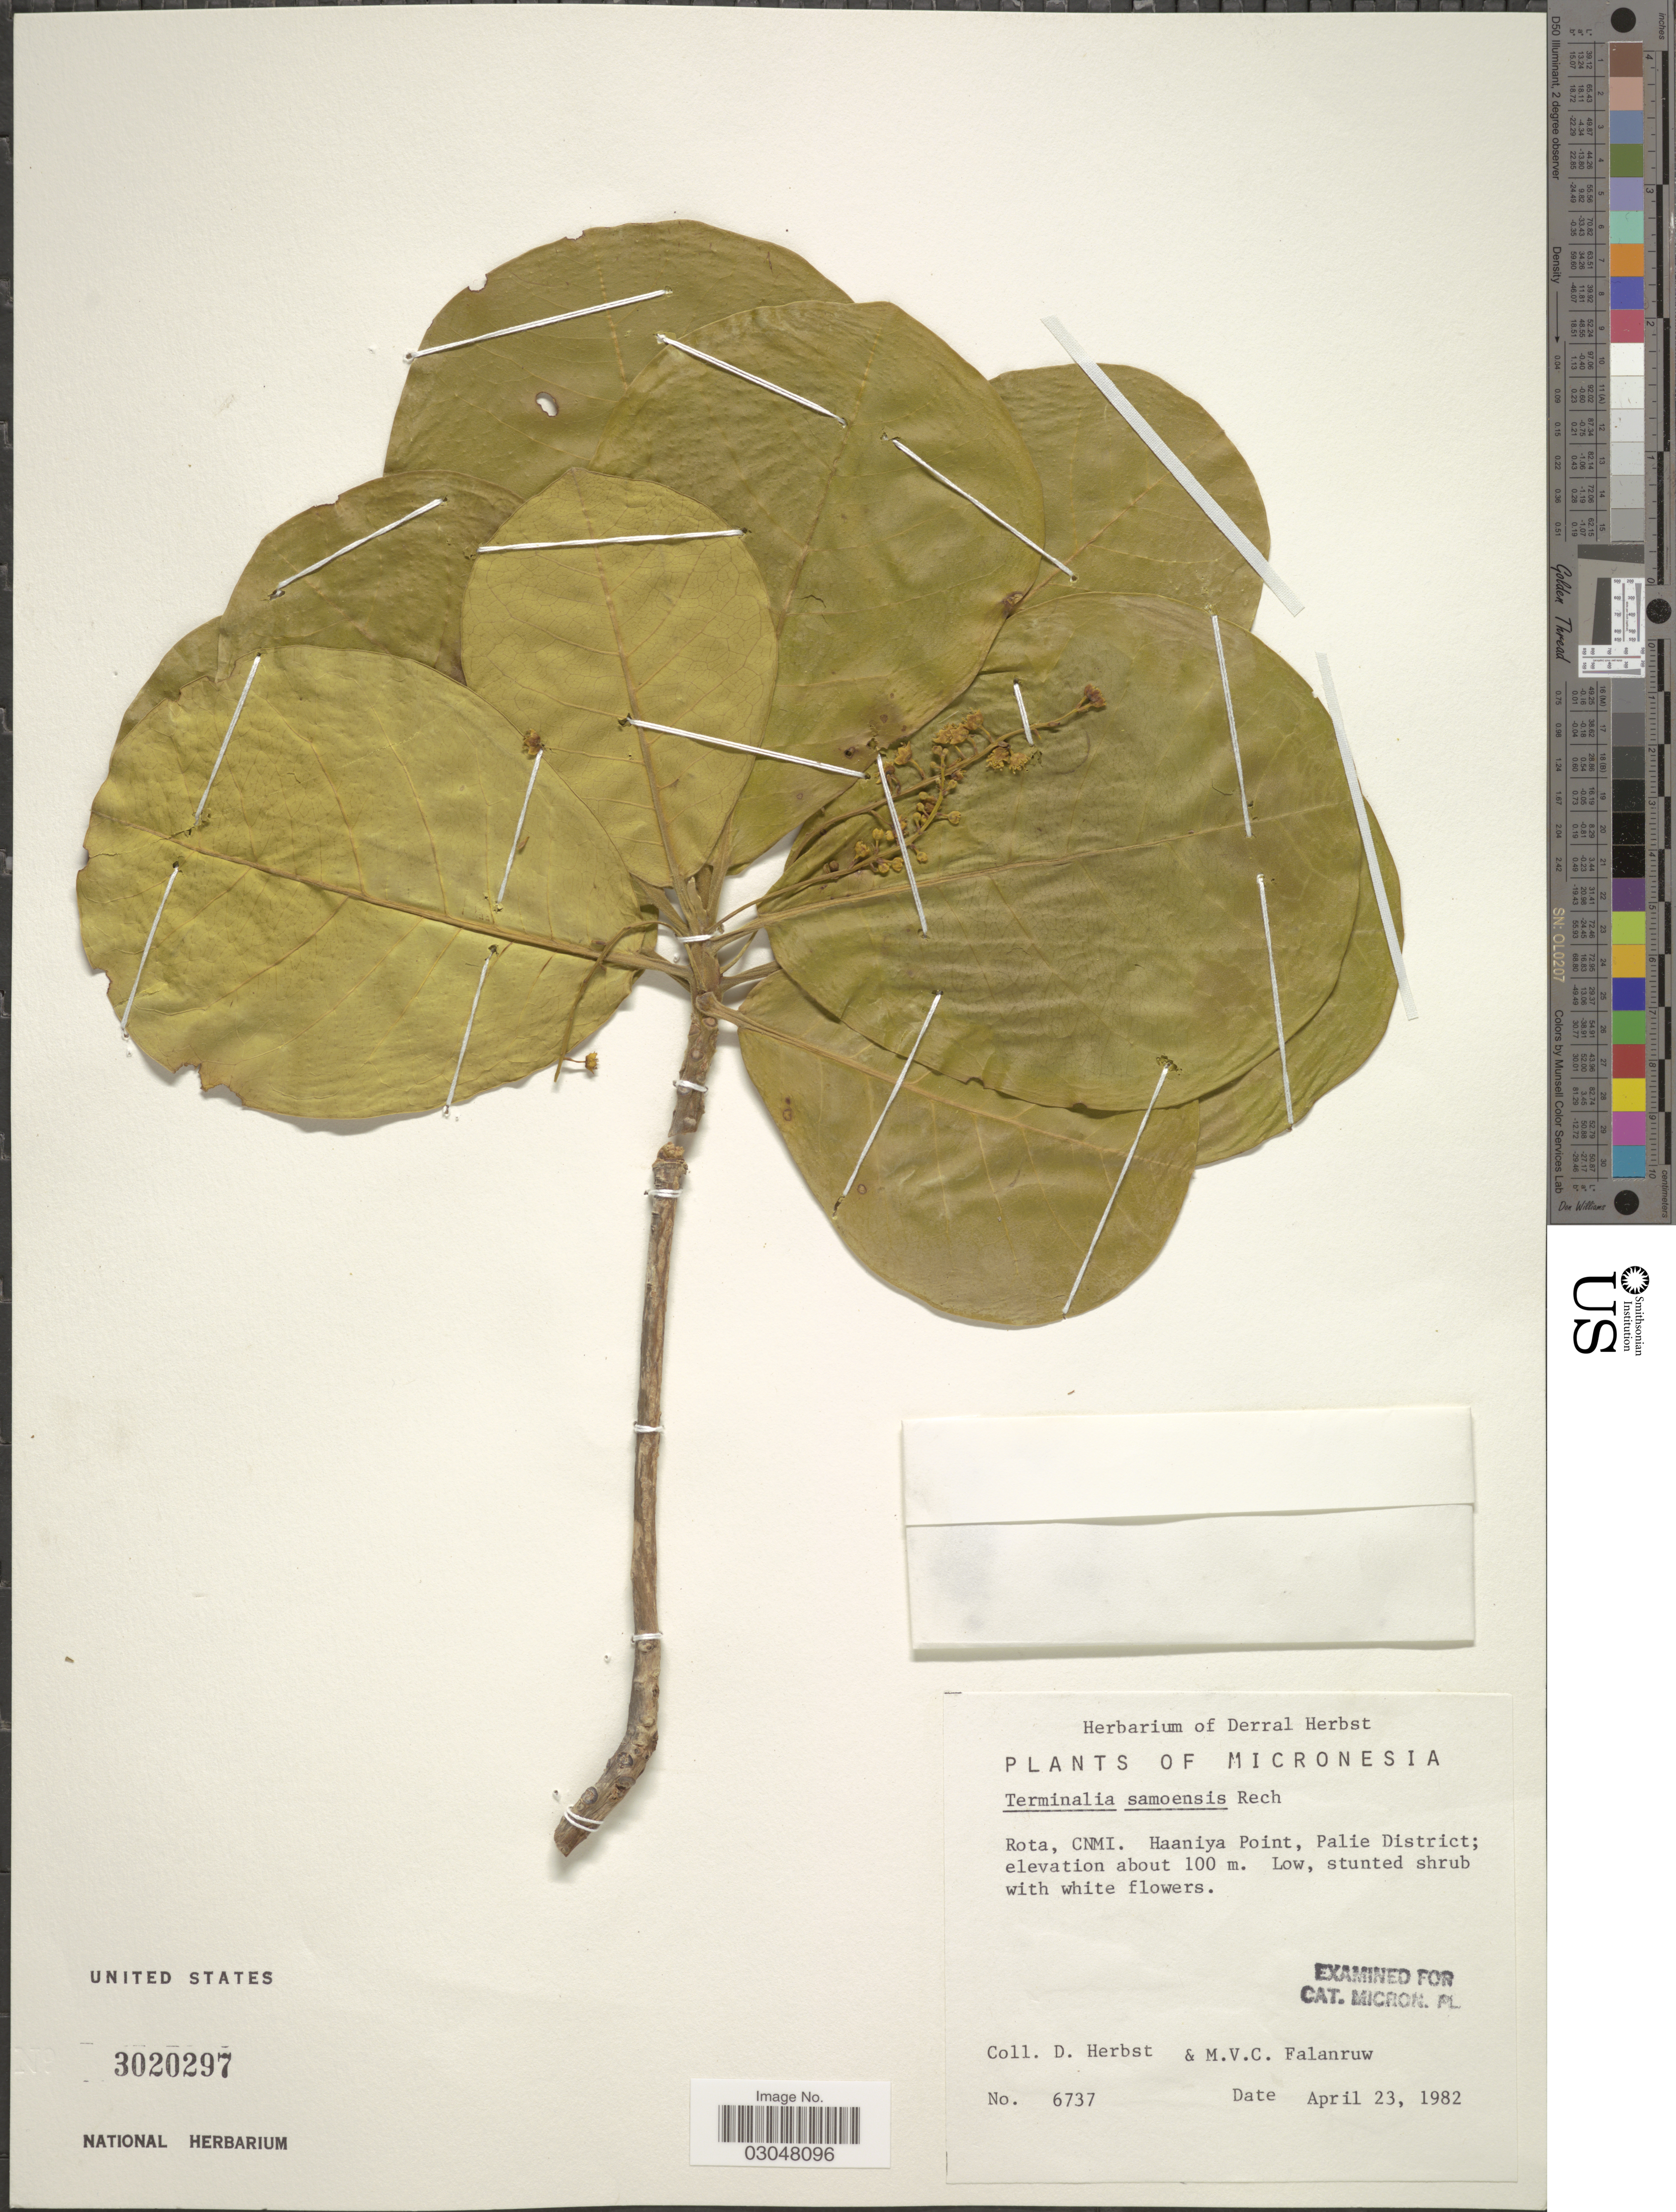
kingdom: Plantae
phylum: Tracheophyta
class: Magnoliopsida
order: Myrtales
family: Combretaceae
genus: Terminalia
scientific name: Terminalia samoensis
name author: Rech.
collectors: D. Herbst & M. V. Falanruw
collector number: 6737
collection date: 1982-04-23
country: Northern Mariana Islands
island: Rota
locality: Micronesia. Rota. CNMI. Haaniya Point, Palie District.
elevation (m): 100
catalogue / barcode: US 3020297